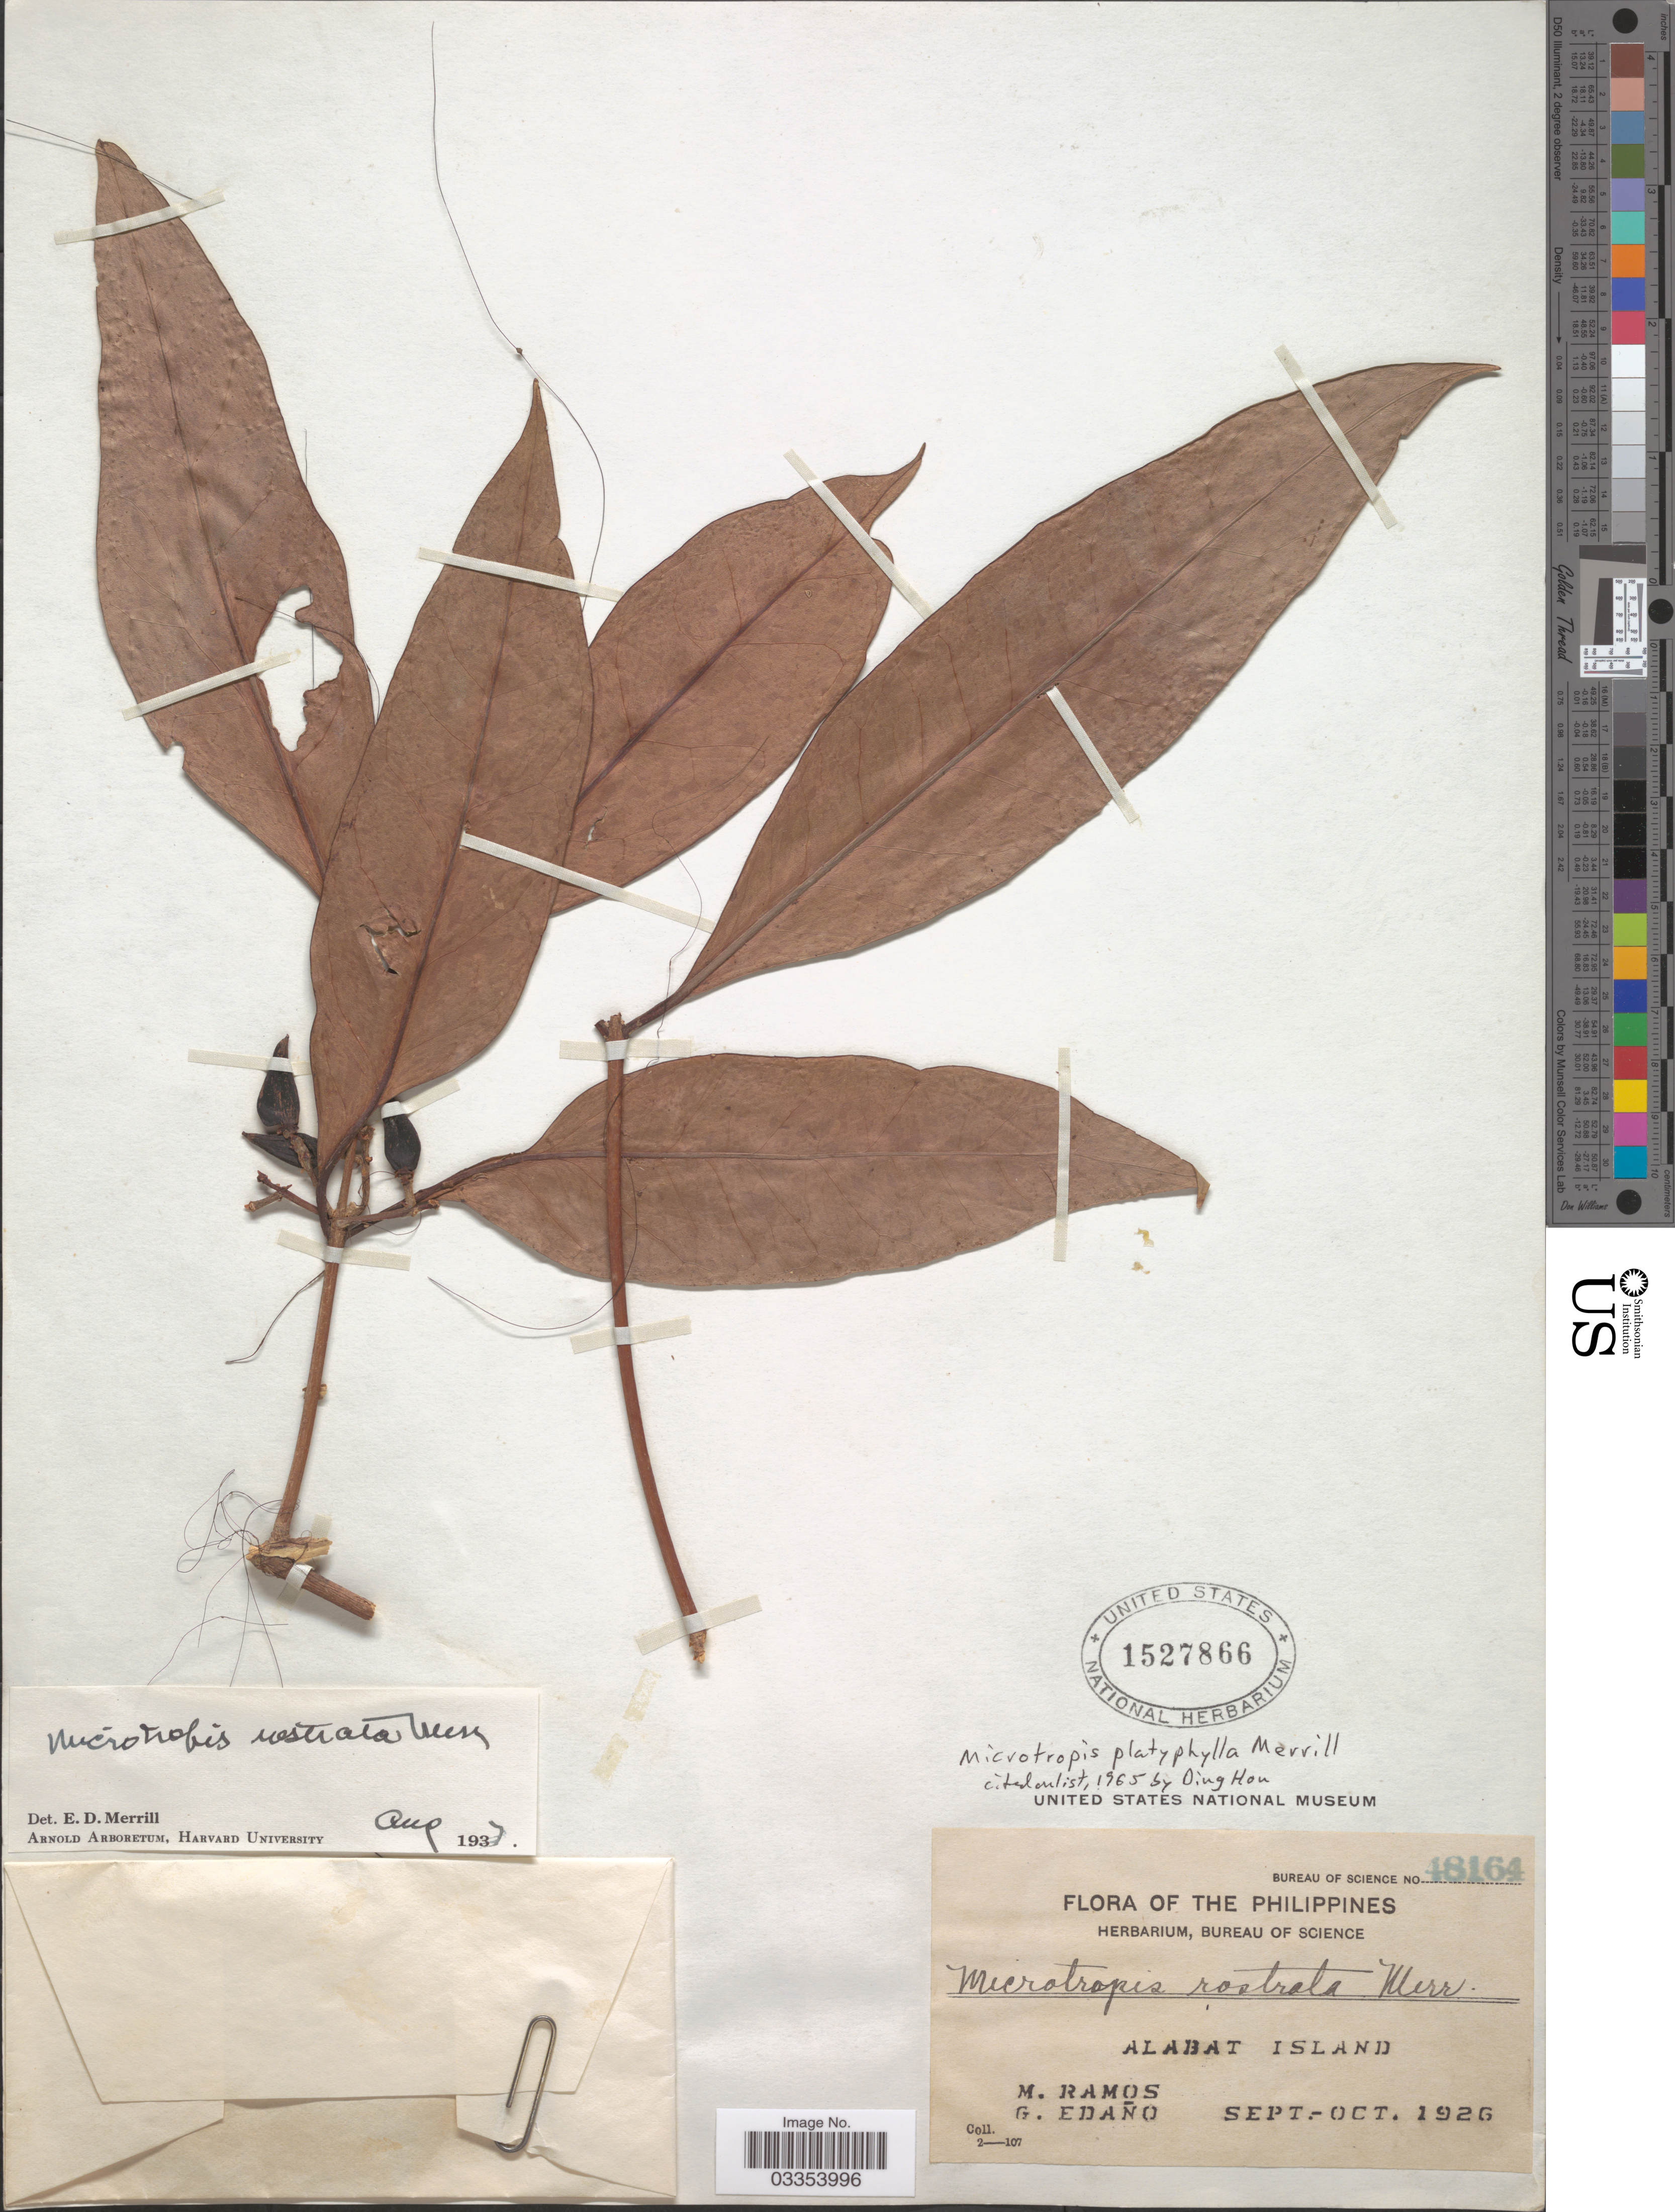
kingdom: Plantae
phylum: Tracheophyta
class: Magnoliopsida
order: Celastrales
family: Celastraceae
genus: Microtropis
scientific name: Microtropis platyphylla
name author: Merr.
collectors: M. Ramos & G. Edaño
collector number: Bureau of Science 48164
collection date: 1926-09/1926-10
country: Philippines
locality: Alabat Island.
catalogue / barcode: US 1527866